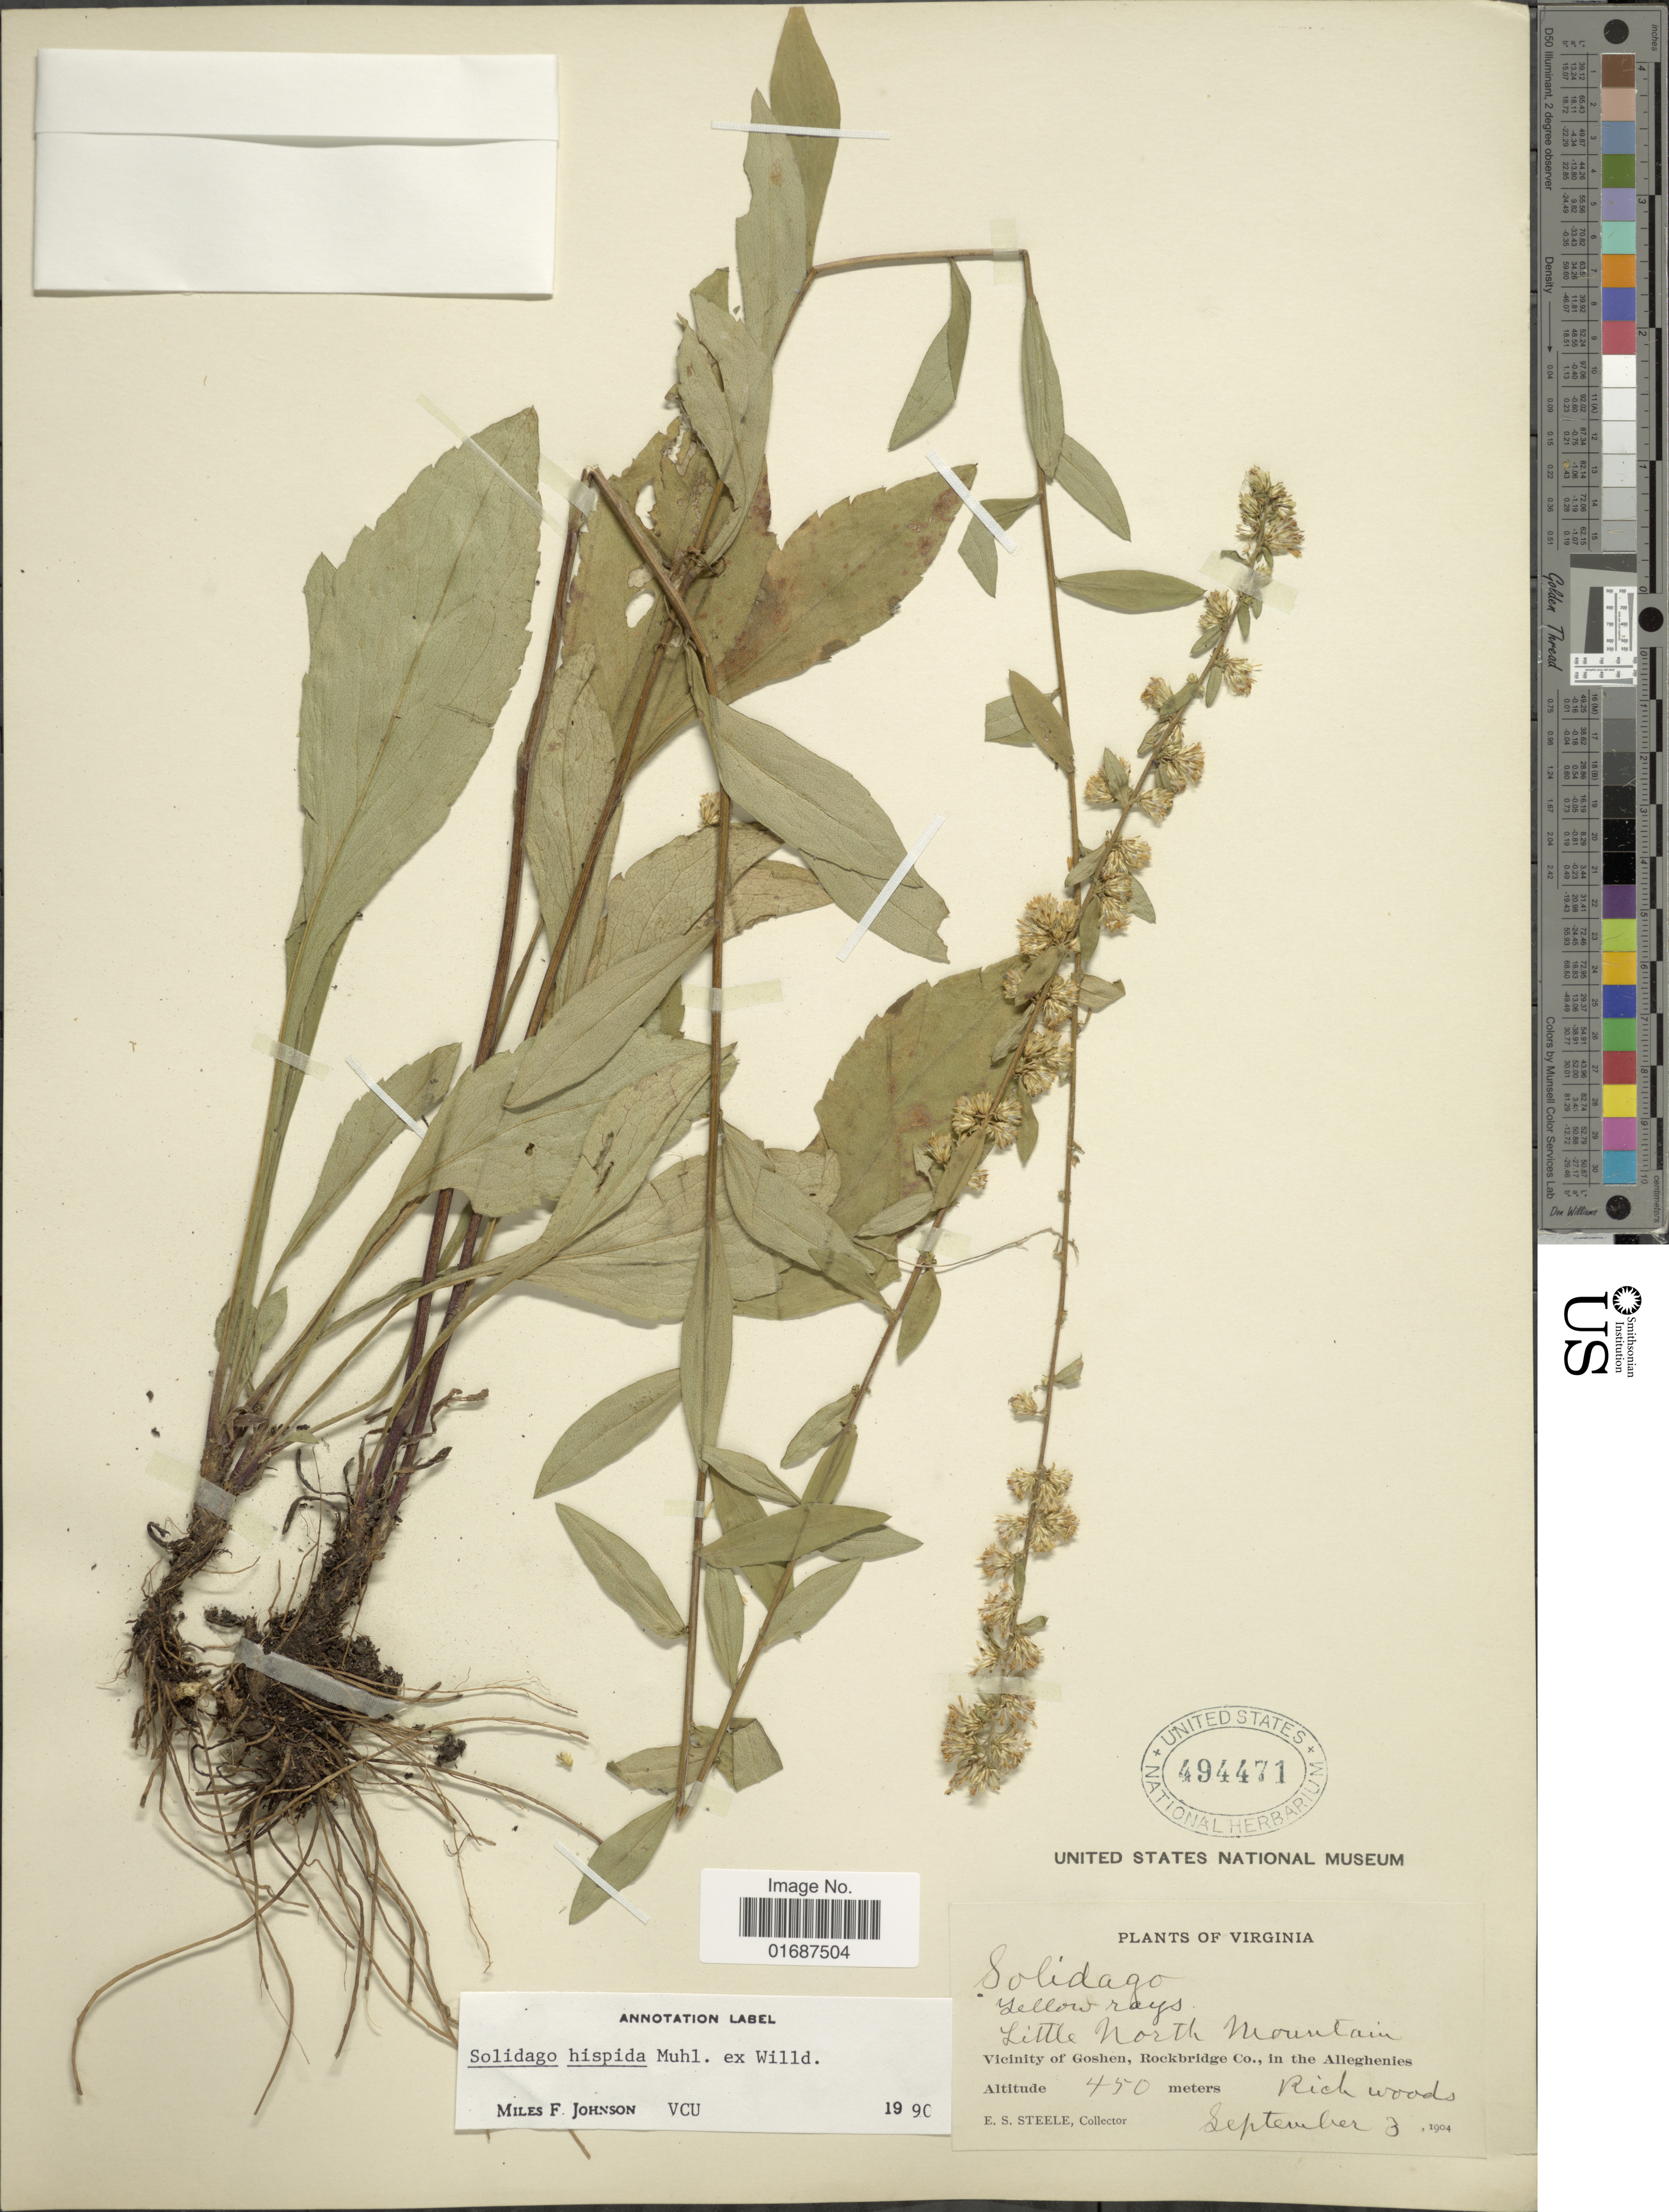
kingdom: Plantae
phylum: Tracheophyta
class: Magnoliopsida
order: Asterales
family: Asteraceae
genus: Solidago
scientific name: Solidago hispida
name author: Muhl. ex Willd.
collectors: E. Steele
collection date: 1904-09-03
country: United States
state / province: Virginia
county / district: Rockbridge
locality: Vicinity of Goshen, Rockbridge Co., in the Alleghanies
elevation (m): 450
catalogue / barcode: US 494471